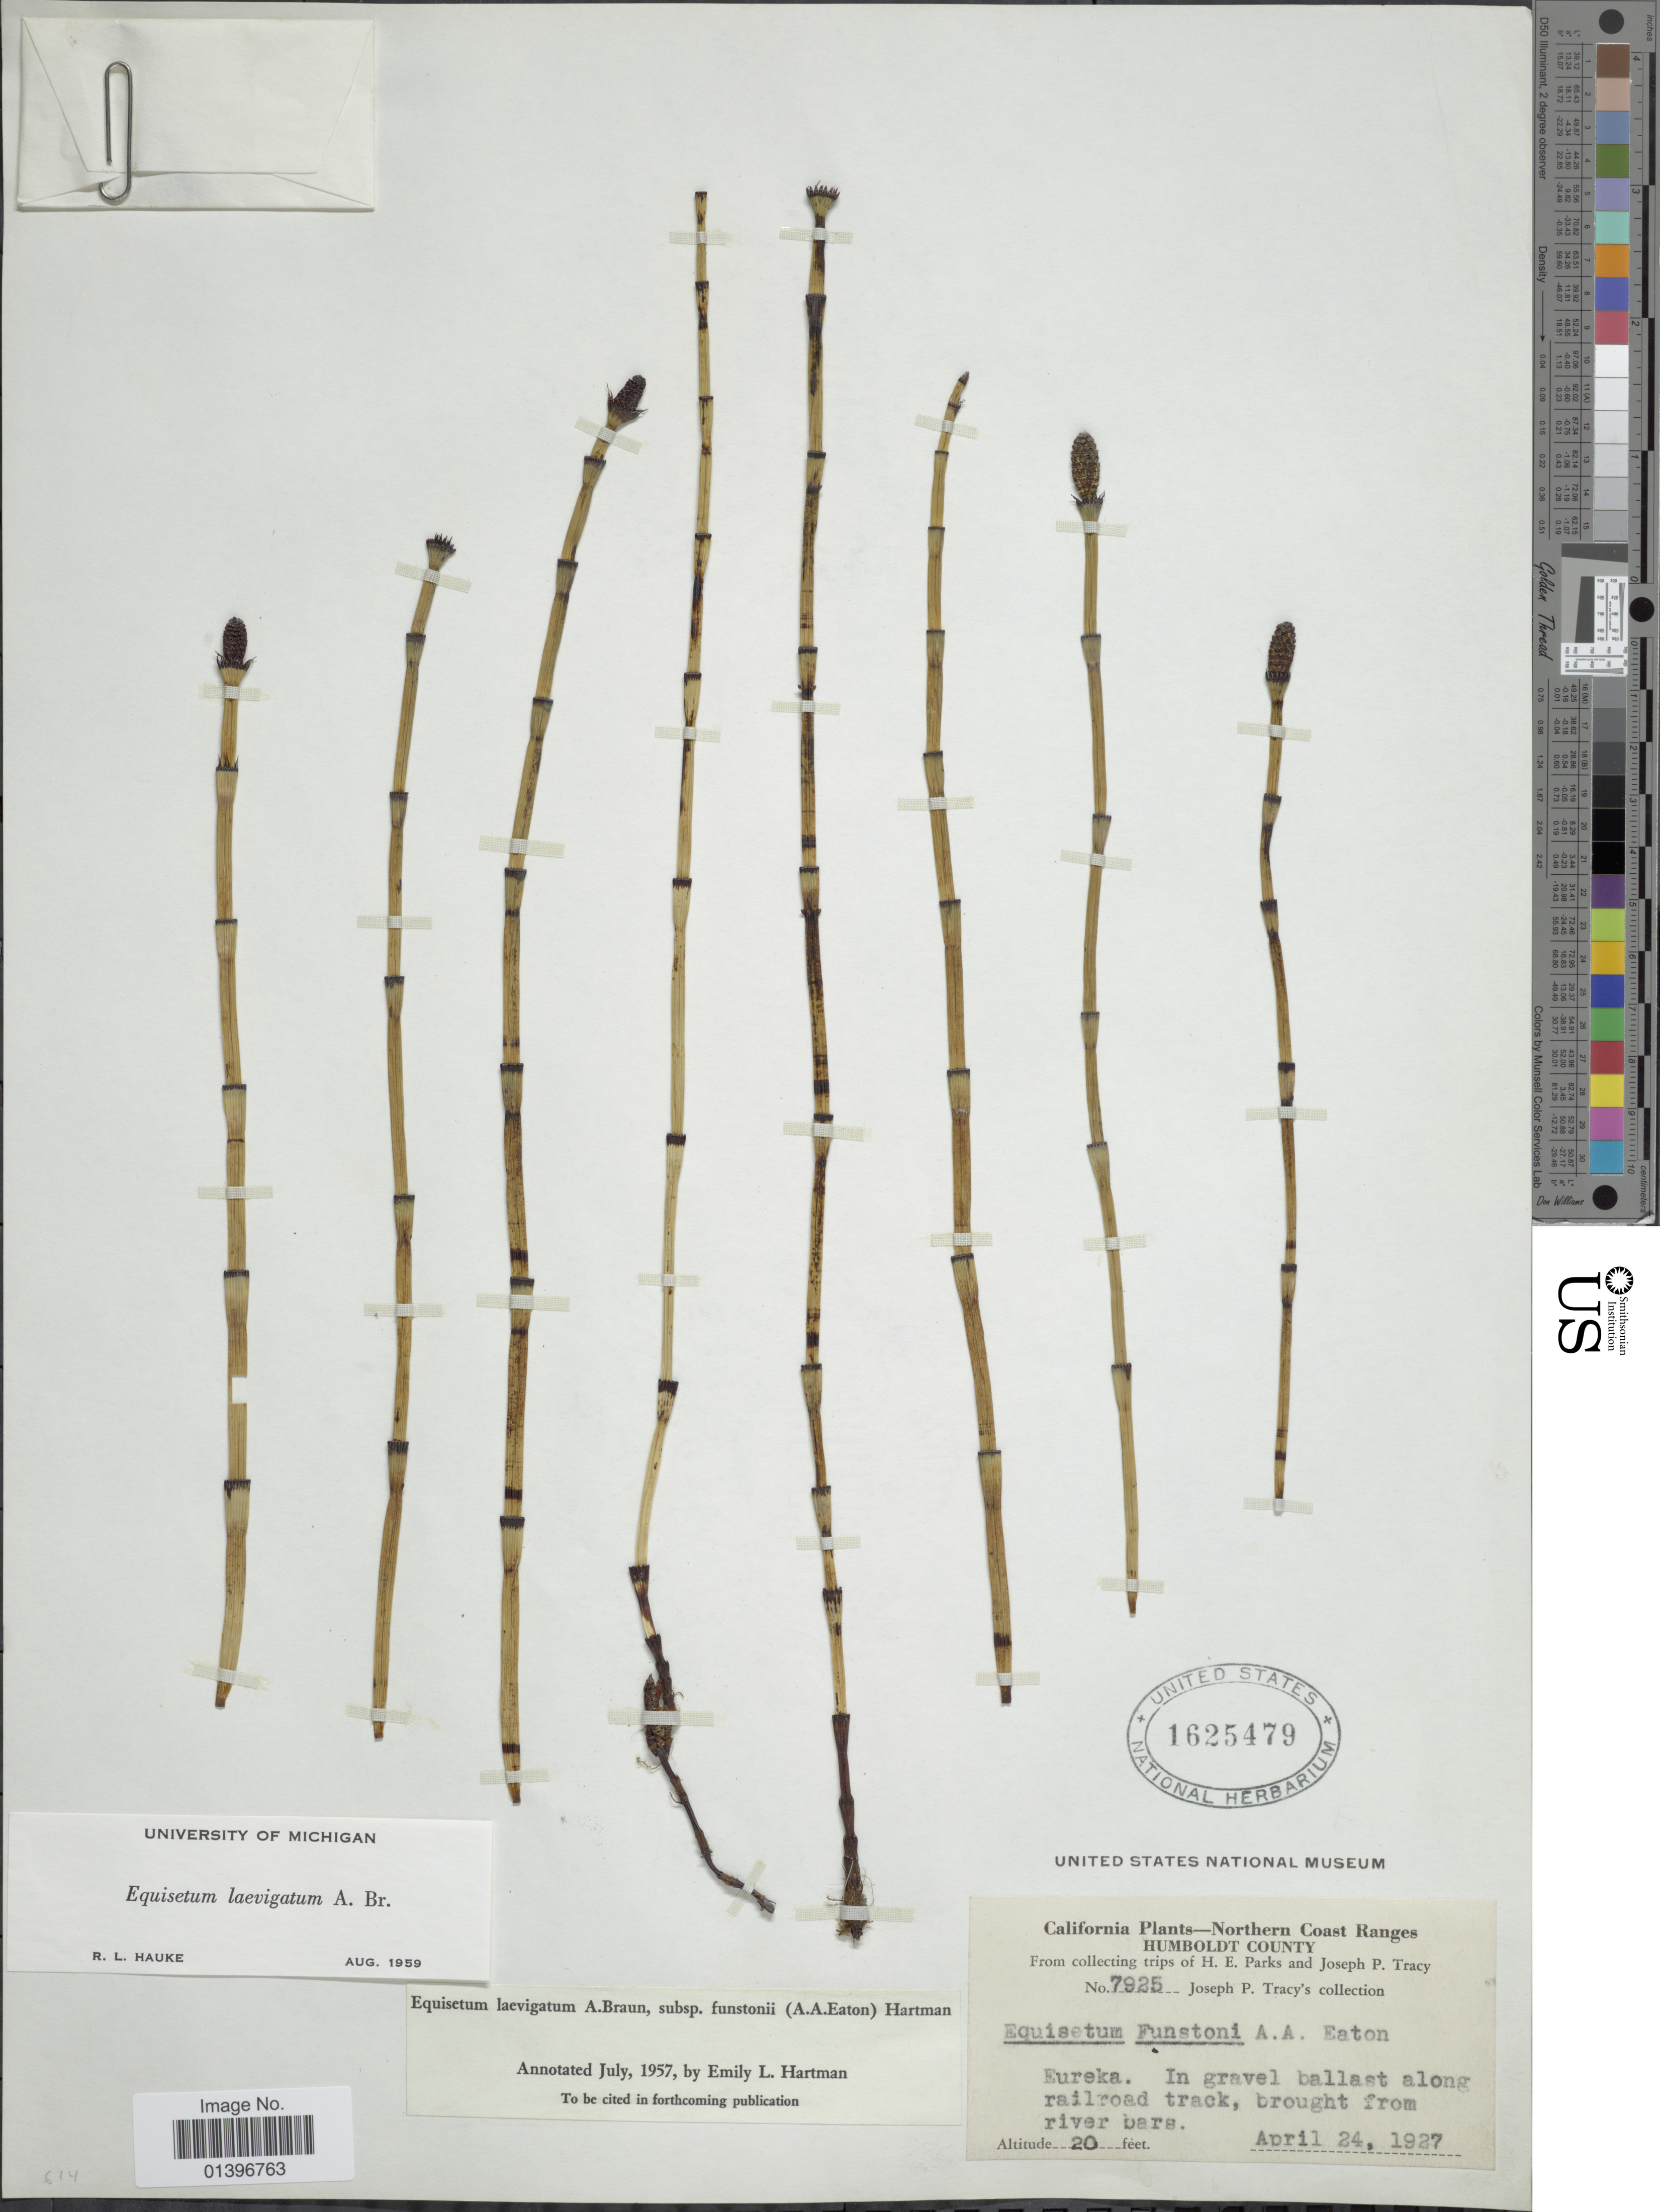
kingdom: Plantae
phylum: Tracheophyta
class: Polypodiopsida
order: Equisetales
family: Equisetaceae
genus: Equisetum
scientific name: Equisetum laevigatum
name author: A. Braun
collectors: J. Tracy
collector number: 7925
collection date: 1927-04-24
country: United States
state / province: California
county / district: Humboldt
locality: Northern Coast Ranges. Humboldt County. Eureka. In gravel ballast along railroad track, brought from river bars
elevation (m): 6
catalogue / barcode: US 1625479